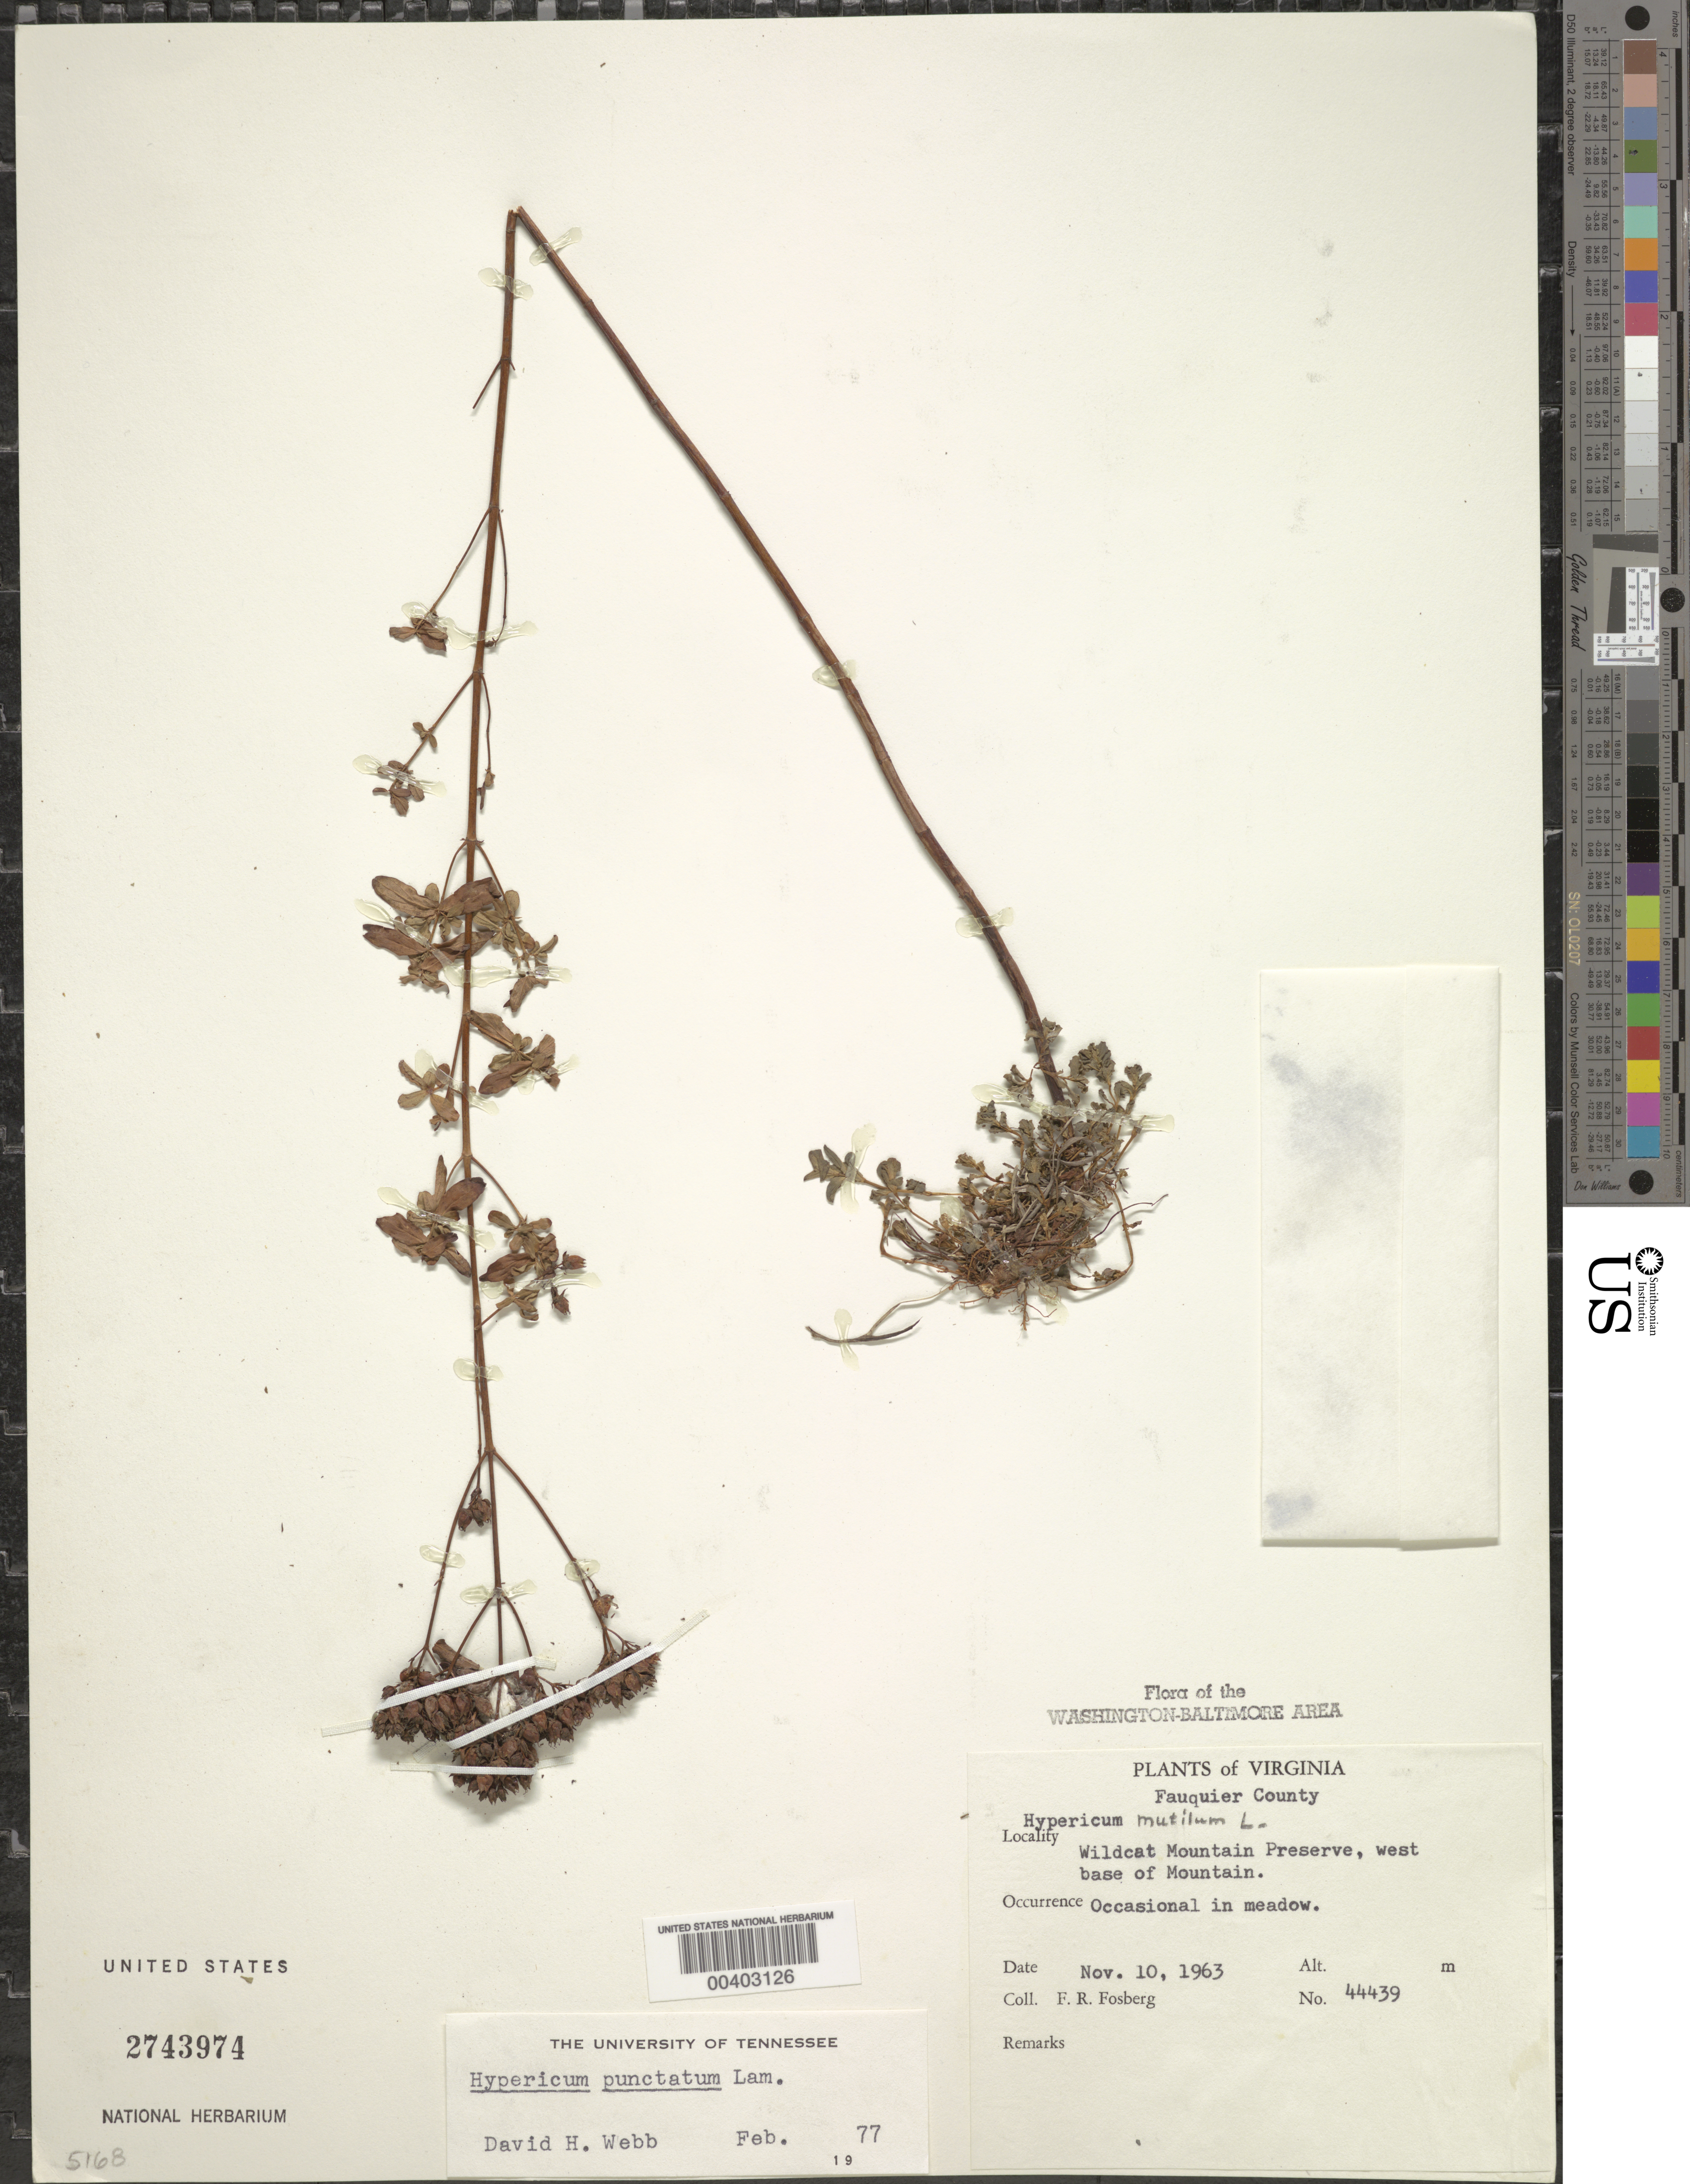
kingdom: Plantae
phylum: Tracheophyta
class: Magnoliopsida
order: Malpighiales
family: Hypericaceae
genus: Hypericum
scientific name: Hypericum punctatum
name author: Lam.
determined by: Webb, D. H.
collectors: F. R. Fosberg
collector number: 44439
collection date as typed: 10 Nov 1963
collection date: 1963-11-10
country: United States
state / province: Virginia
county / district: Fauquier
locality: Wildcat Mountain Preserve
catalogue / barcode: US 2743974